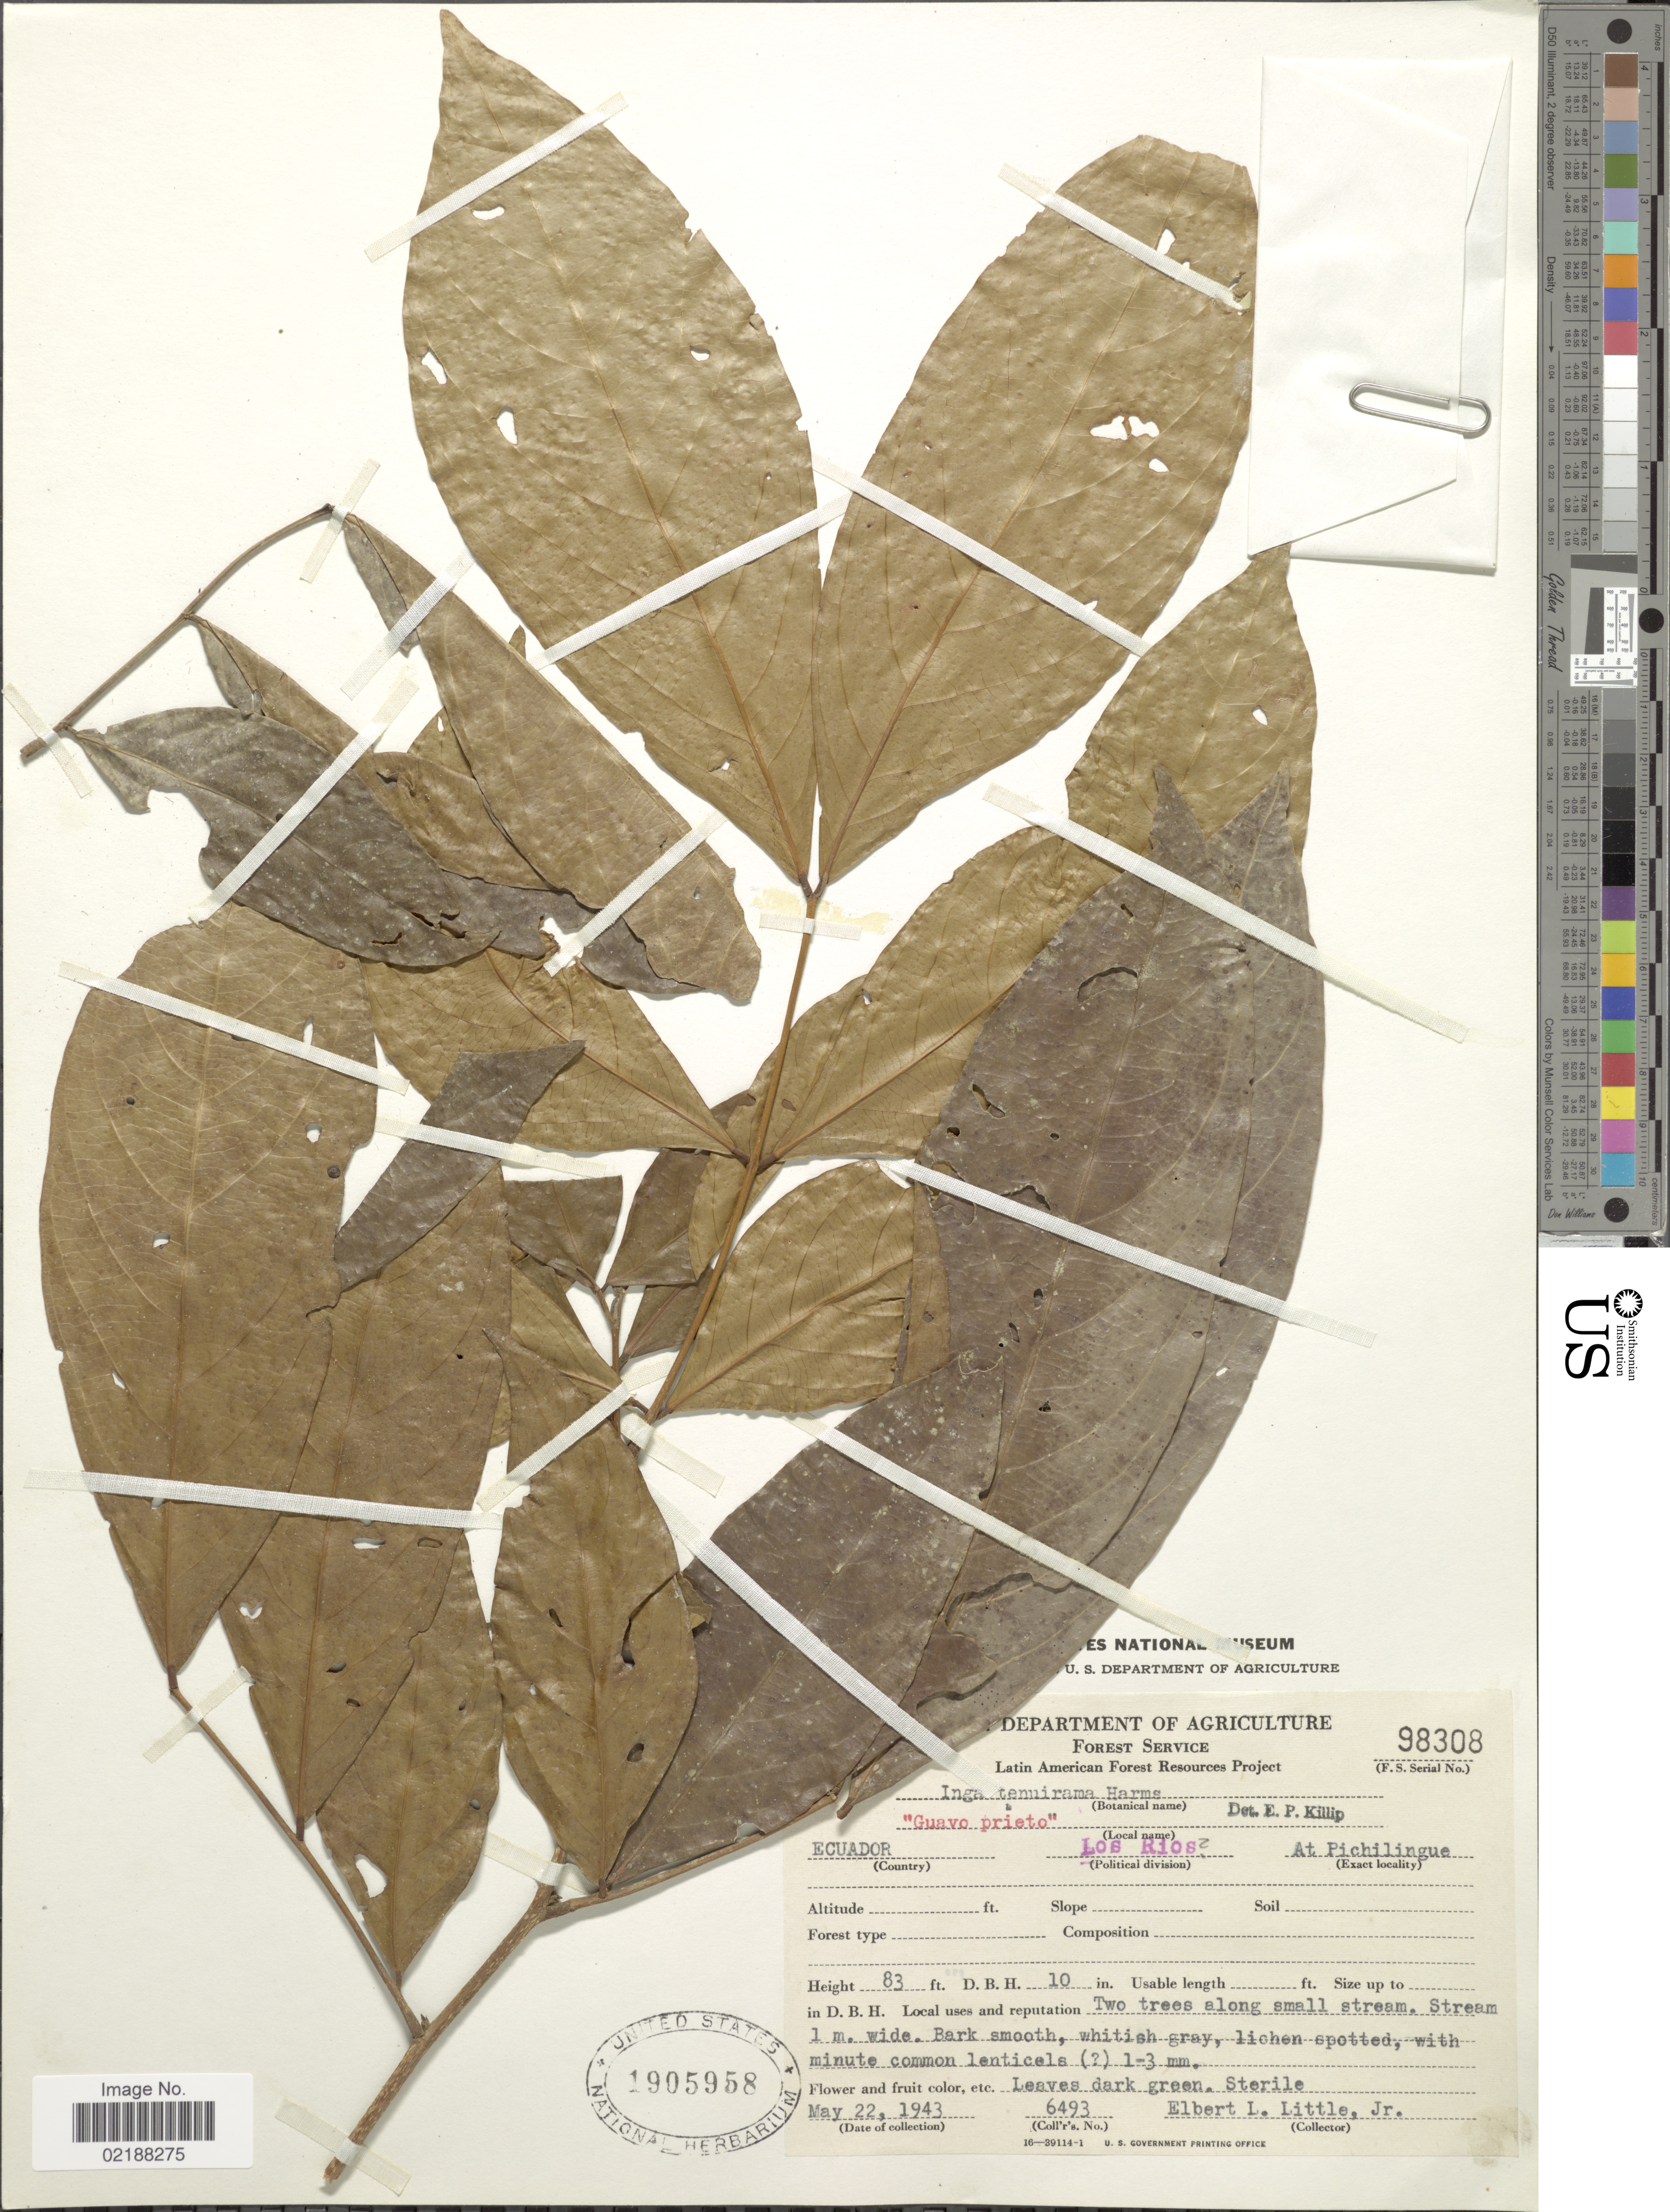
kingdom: Plantae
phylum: Tracheophyta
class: Magnoliopsida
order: Fabales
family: Fabaceae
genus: Inga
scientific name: Inga leiocalycina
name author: Benth.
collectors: E. L. Little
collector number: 6493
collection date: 1943-05-22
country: Ecuador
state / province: Los Ríos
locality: At Pichilingue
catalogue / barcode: US 1905958